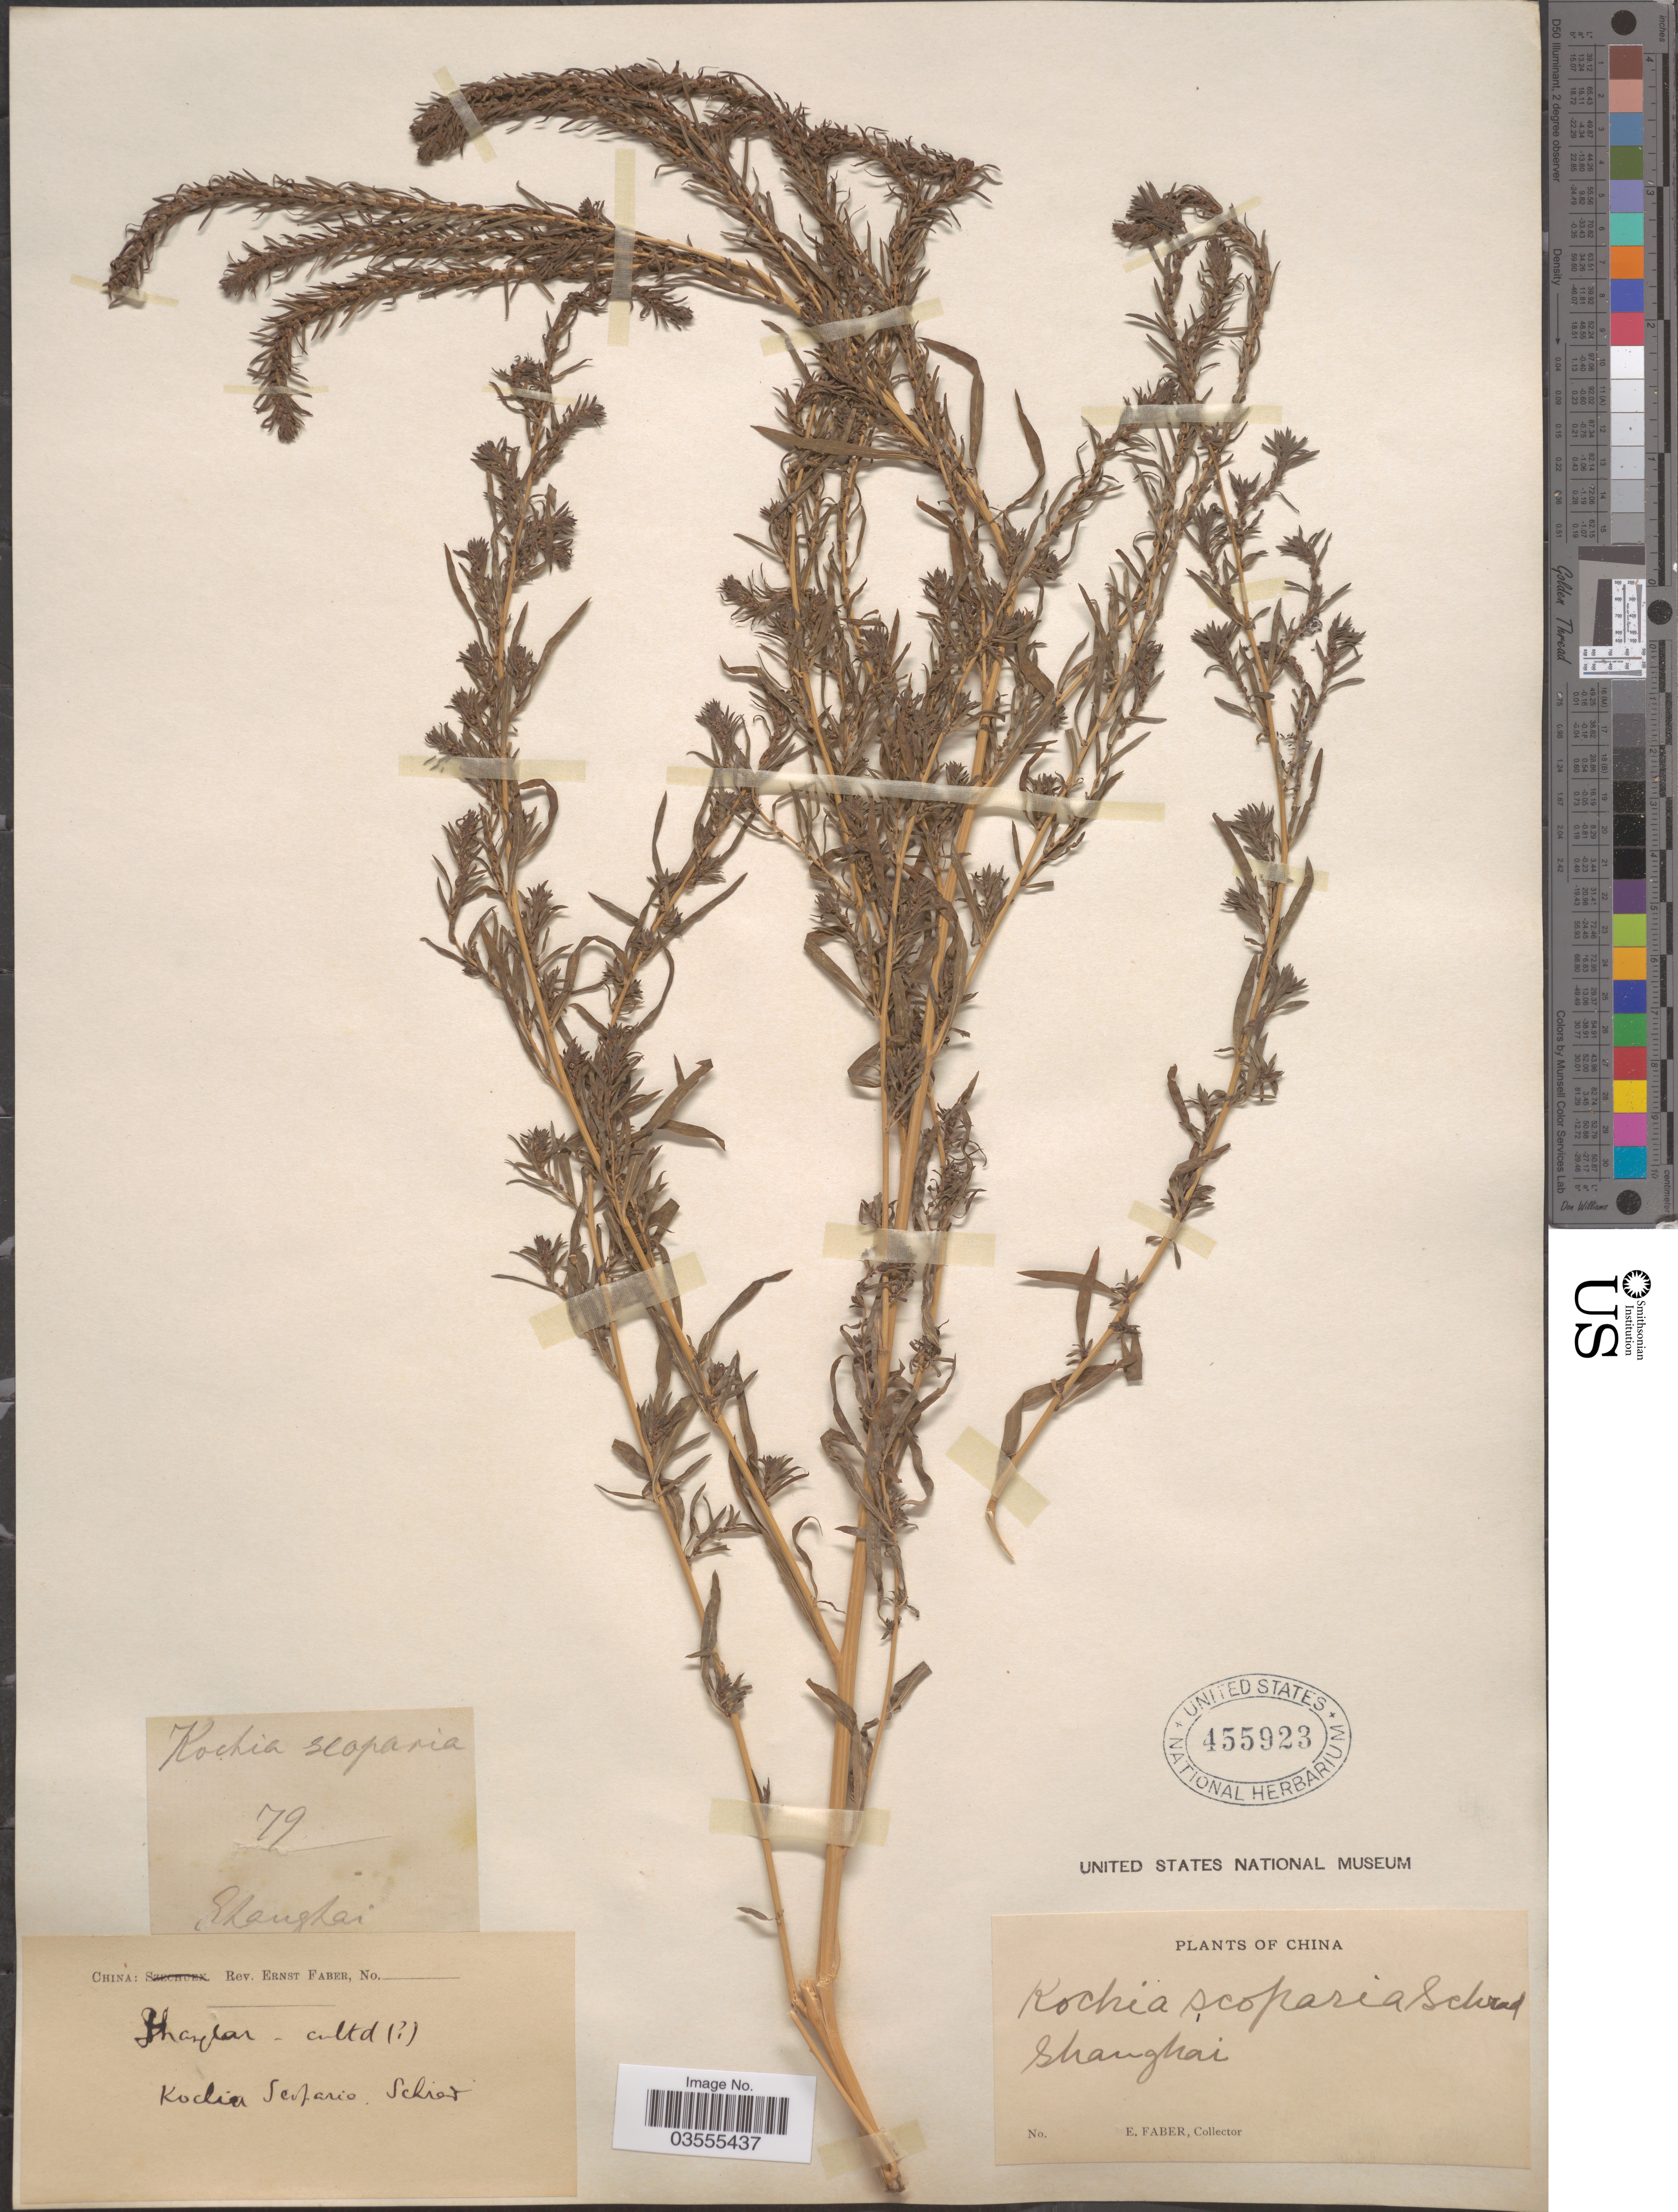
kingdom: Plantae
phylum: Tracheophyta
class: Magnoliopsida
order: Caryophyllales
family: Amaranthaceae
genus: Bassia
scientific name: Bassia scoparia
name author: (L.) Voss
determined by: U.S. National Herbarium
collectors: E. Faber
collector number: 79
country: China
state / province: Shanghai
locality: Shanghai.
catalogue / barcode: US 455923